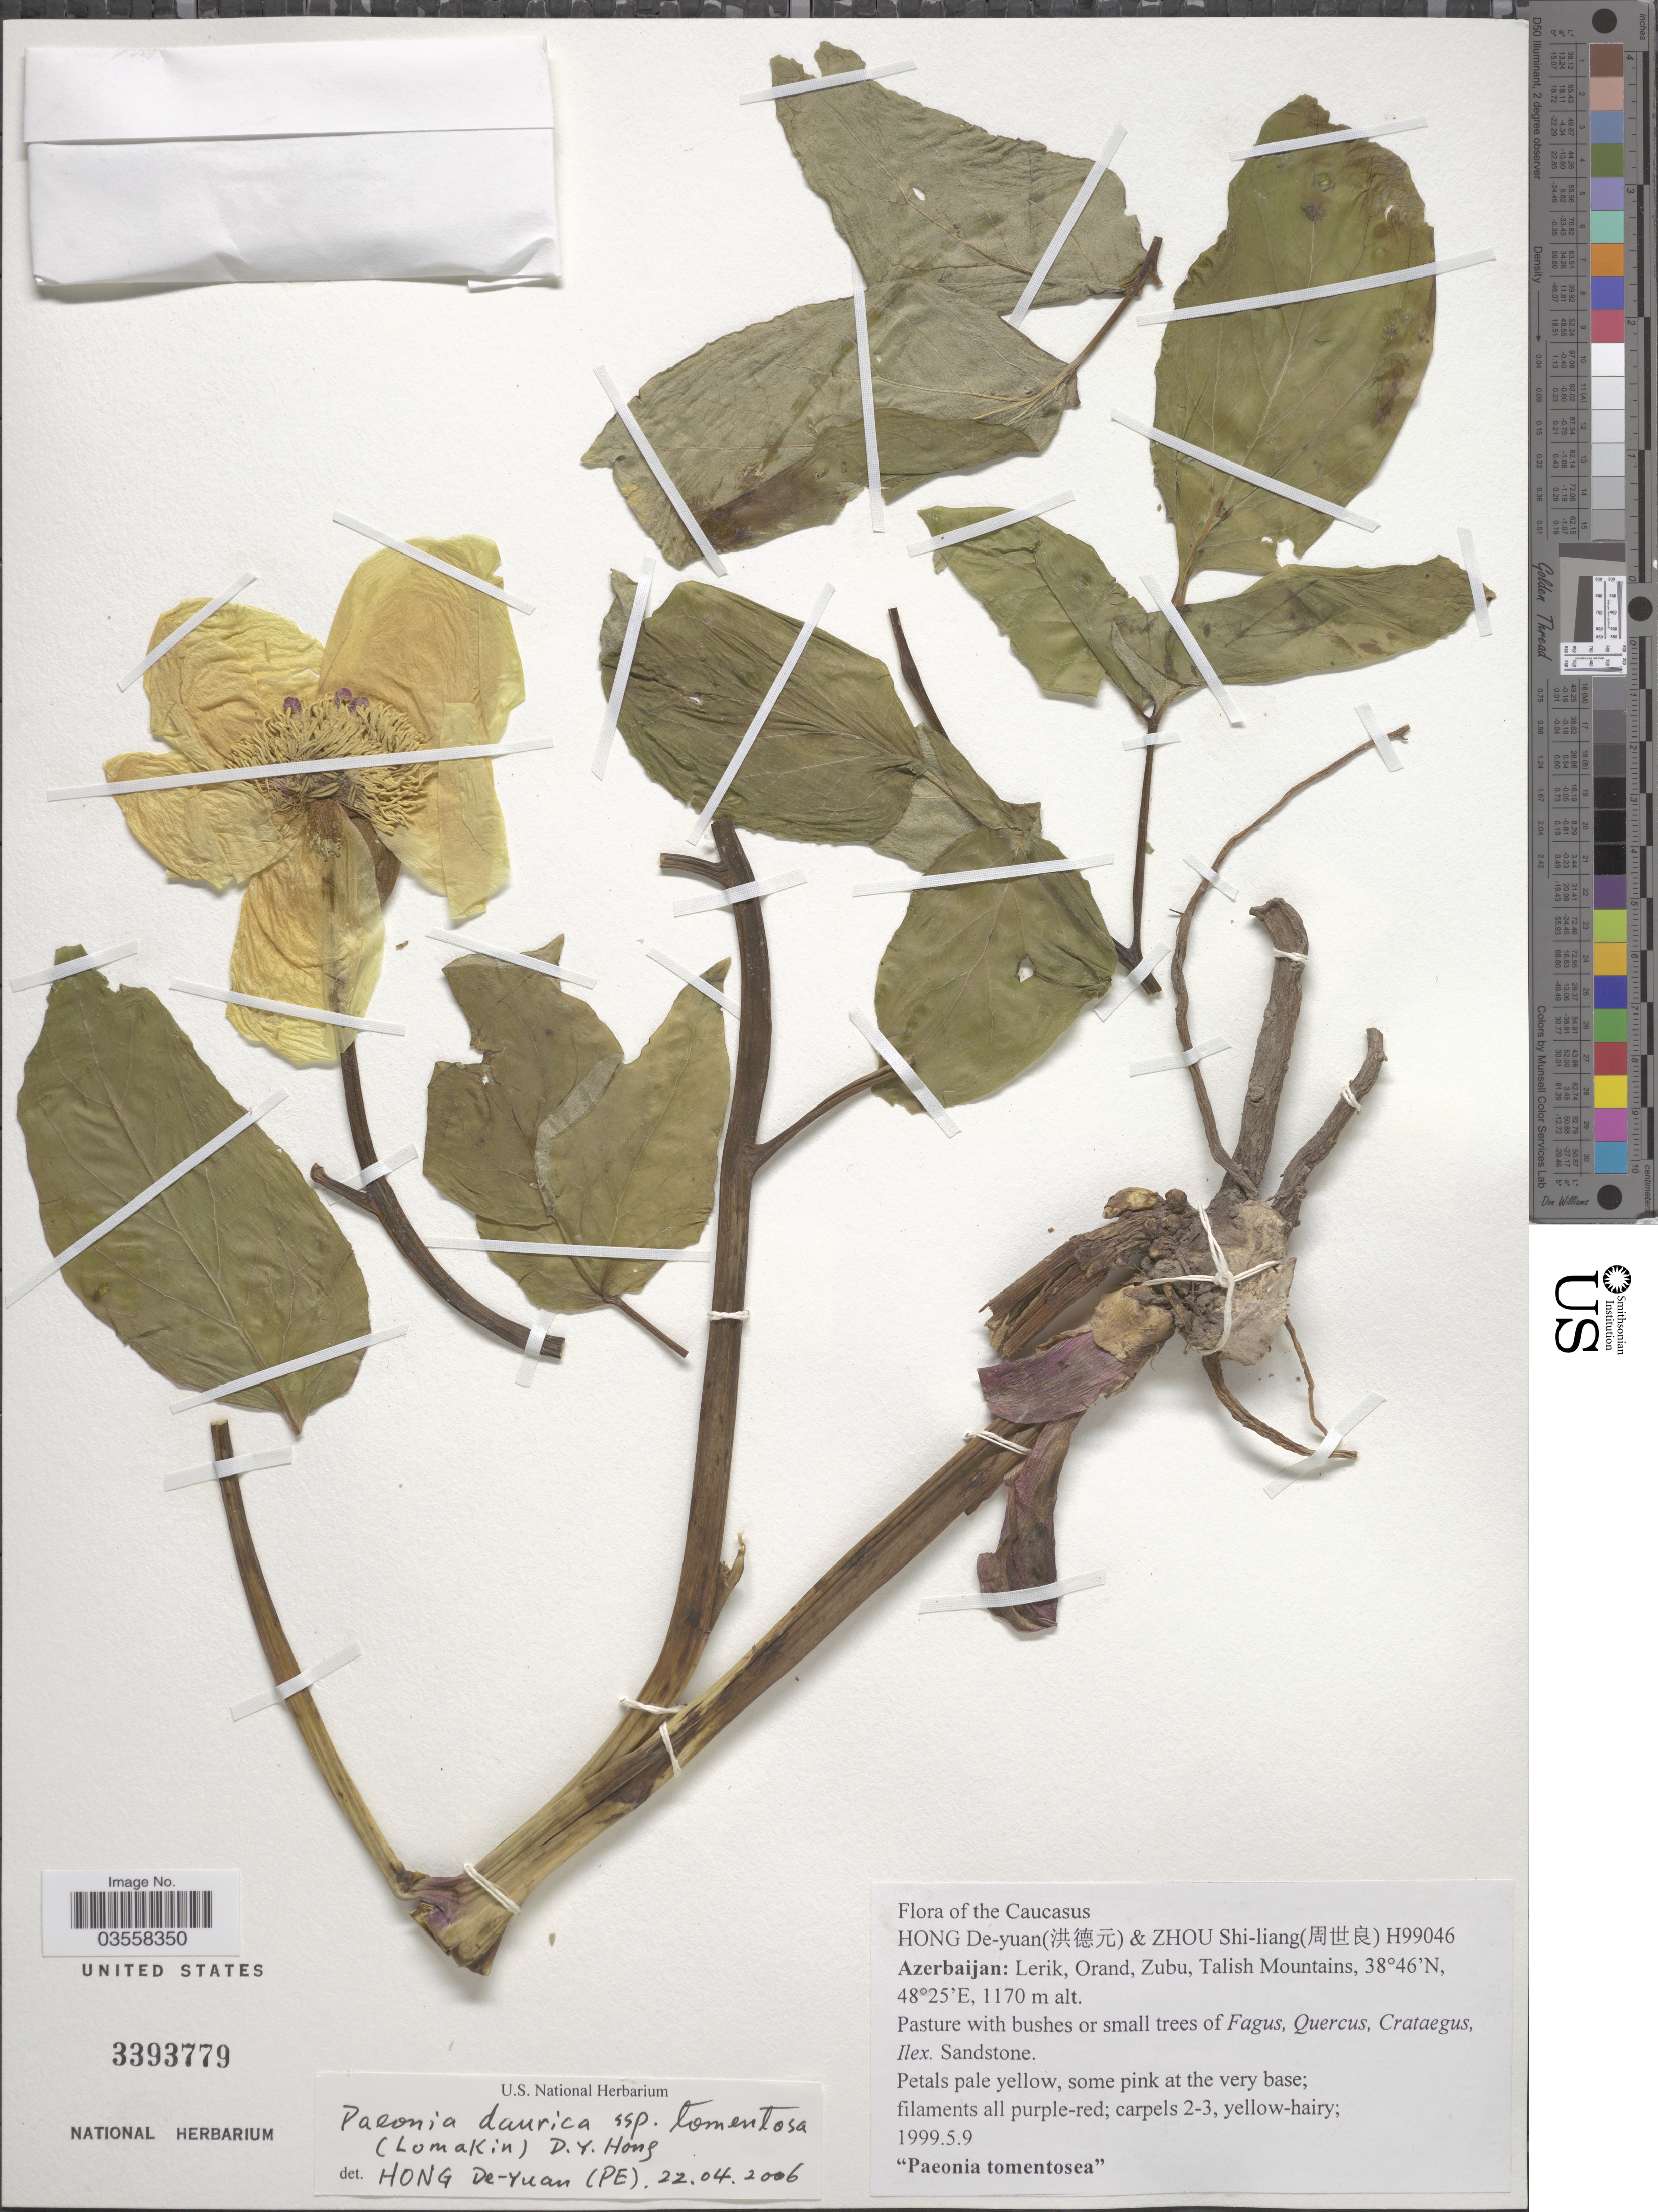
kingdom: Plantae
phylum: Tracheophyta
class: Magnoliopsida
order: Saxifragales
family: Paeoniaceae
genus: Paeonia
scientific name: Paeonia daurica subsp. tomentosa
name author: (Lomakin) D.Y. Hong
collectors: D.-Y. Hong & Z. Shi-liang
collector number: H99046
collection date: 1999-09-05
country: Azerbaijan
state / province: Lerik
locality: Orand, Zubu, Talish Mountains.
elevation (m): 1170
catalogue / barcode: US 3393779